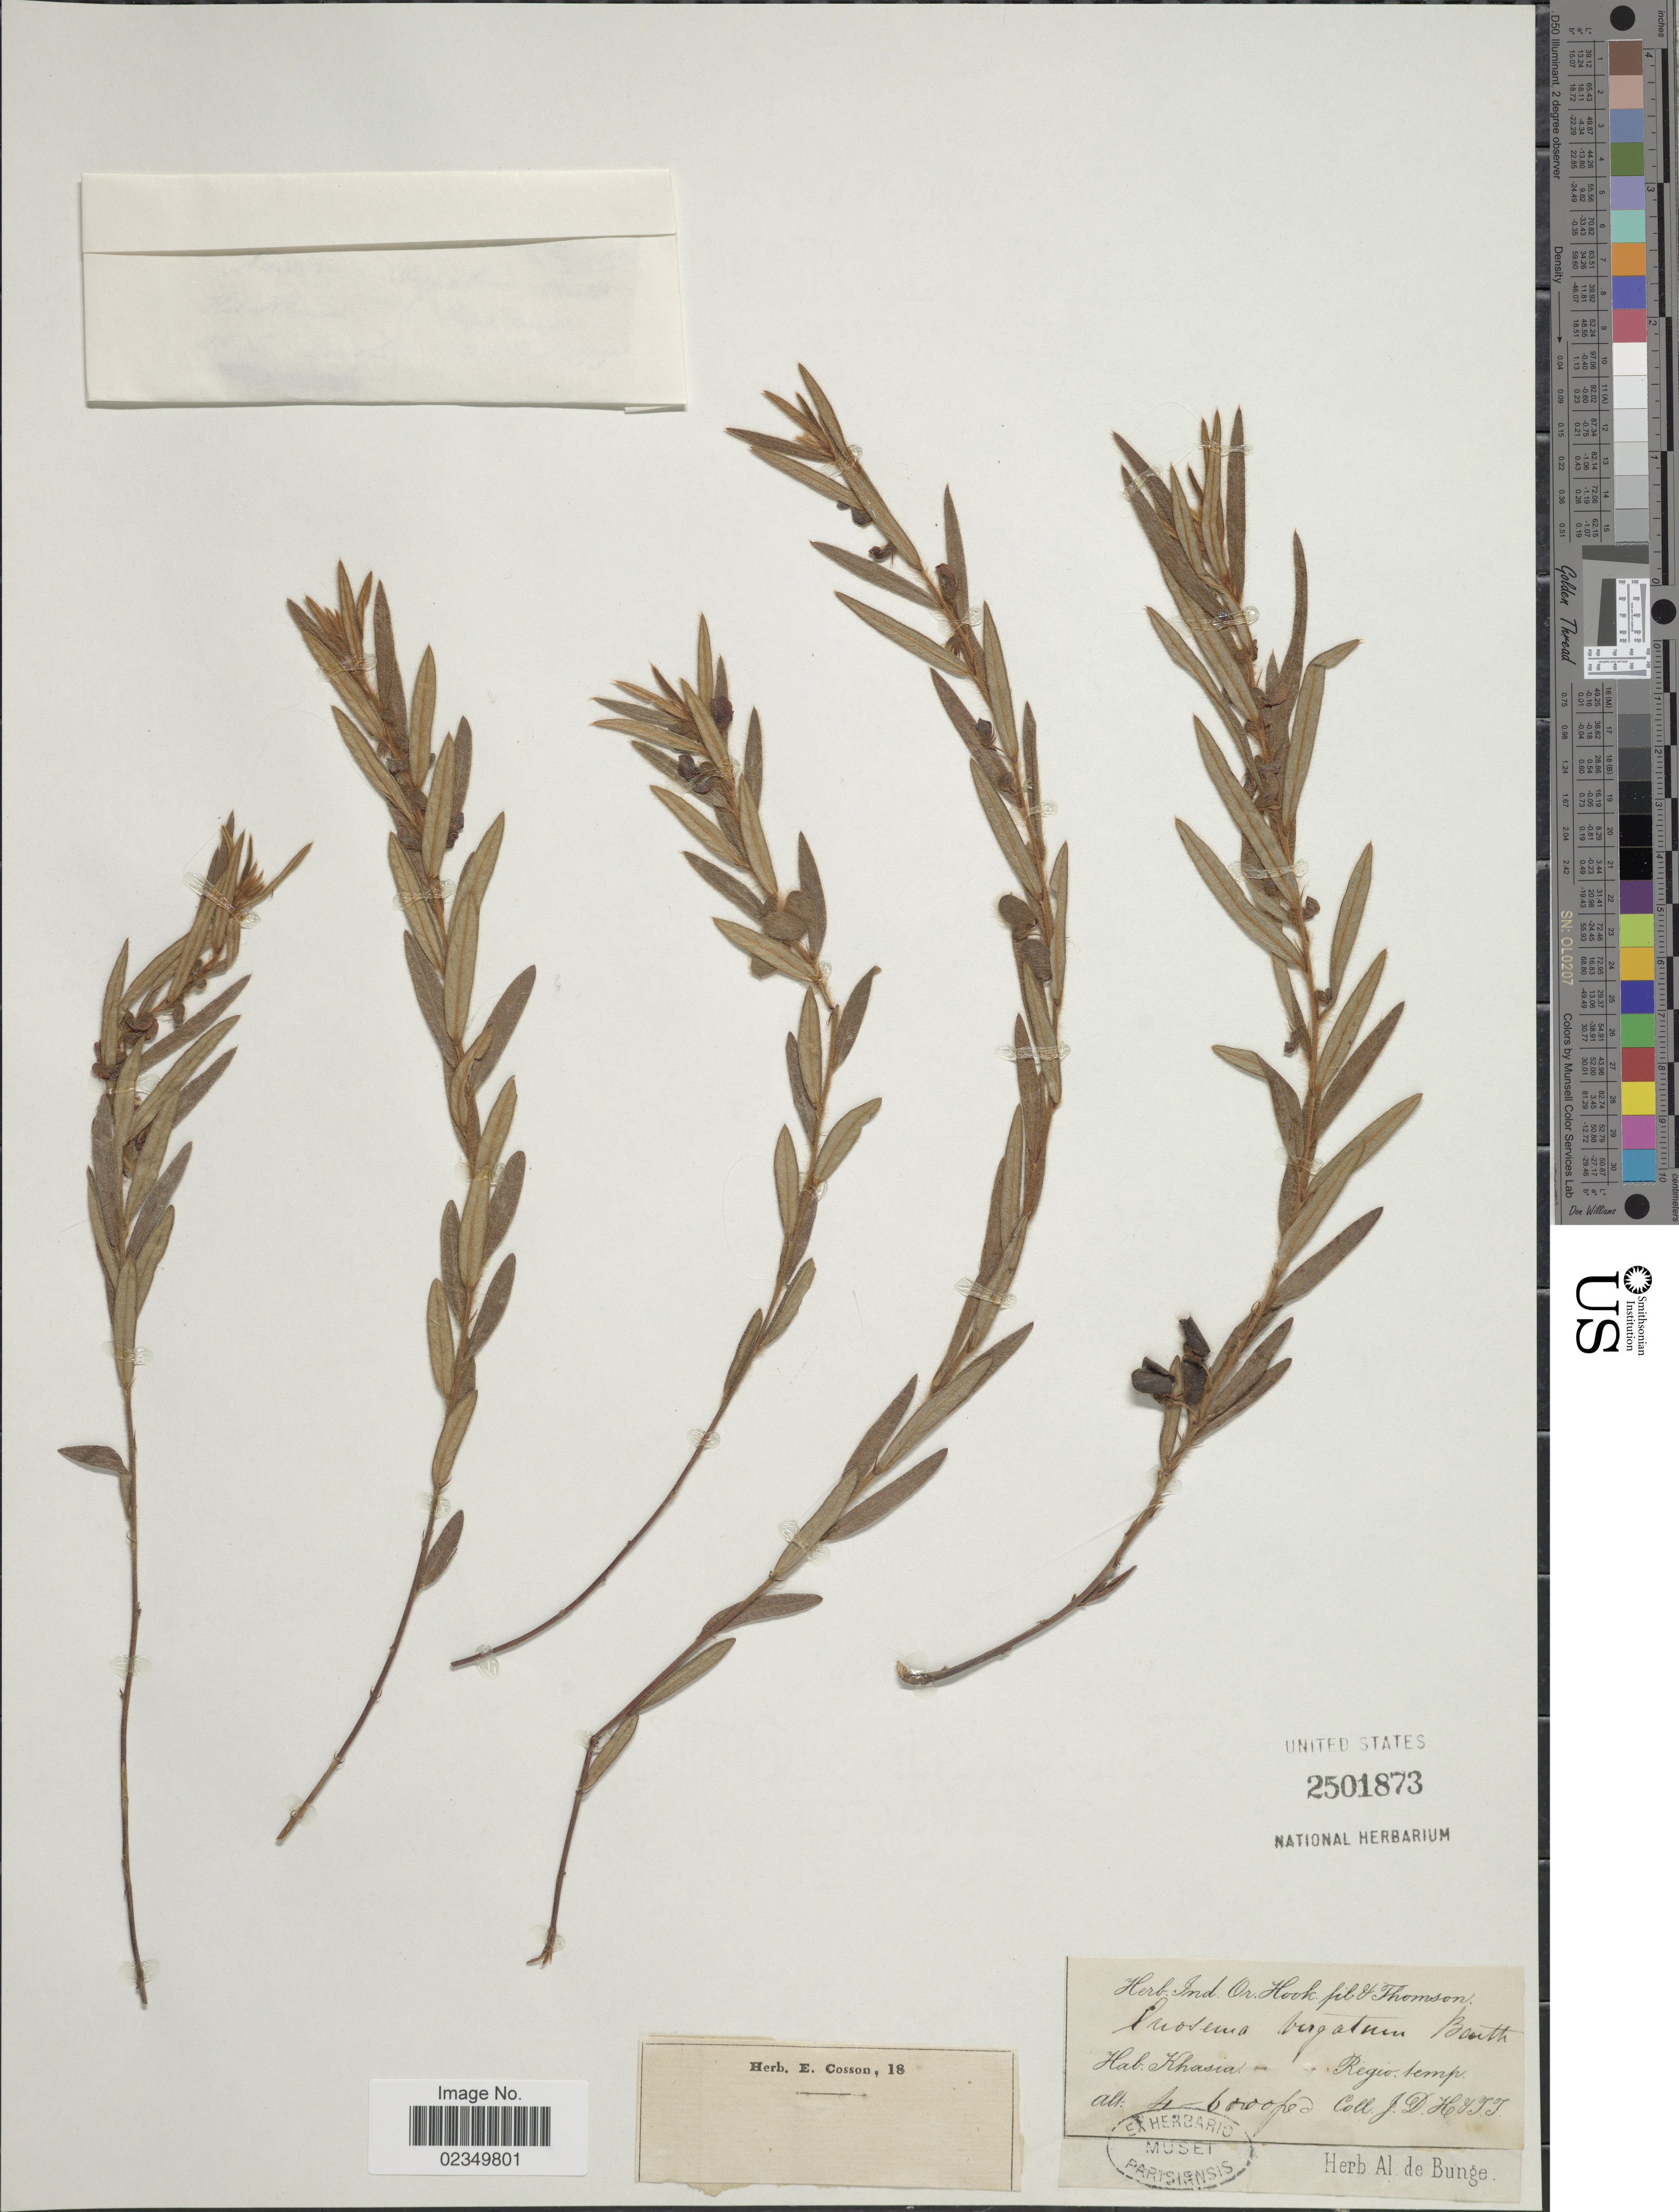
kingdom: Plantae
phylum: Tracheophyta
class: Magnoliopsida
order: Fabales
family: Fabaceae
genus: Eriosema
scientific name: Eriosema virgatum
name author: Benth.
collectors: J. D. Hooker & T. Thomson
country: India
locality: Khasia, Regio temp.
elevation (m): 1219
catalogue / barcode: US 2501873